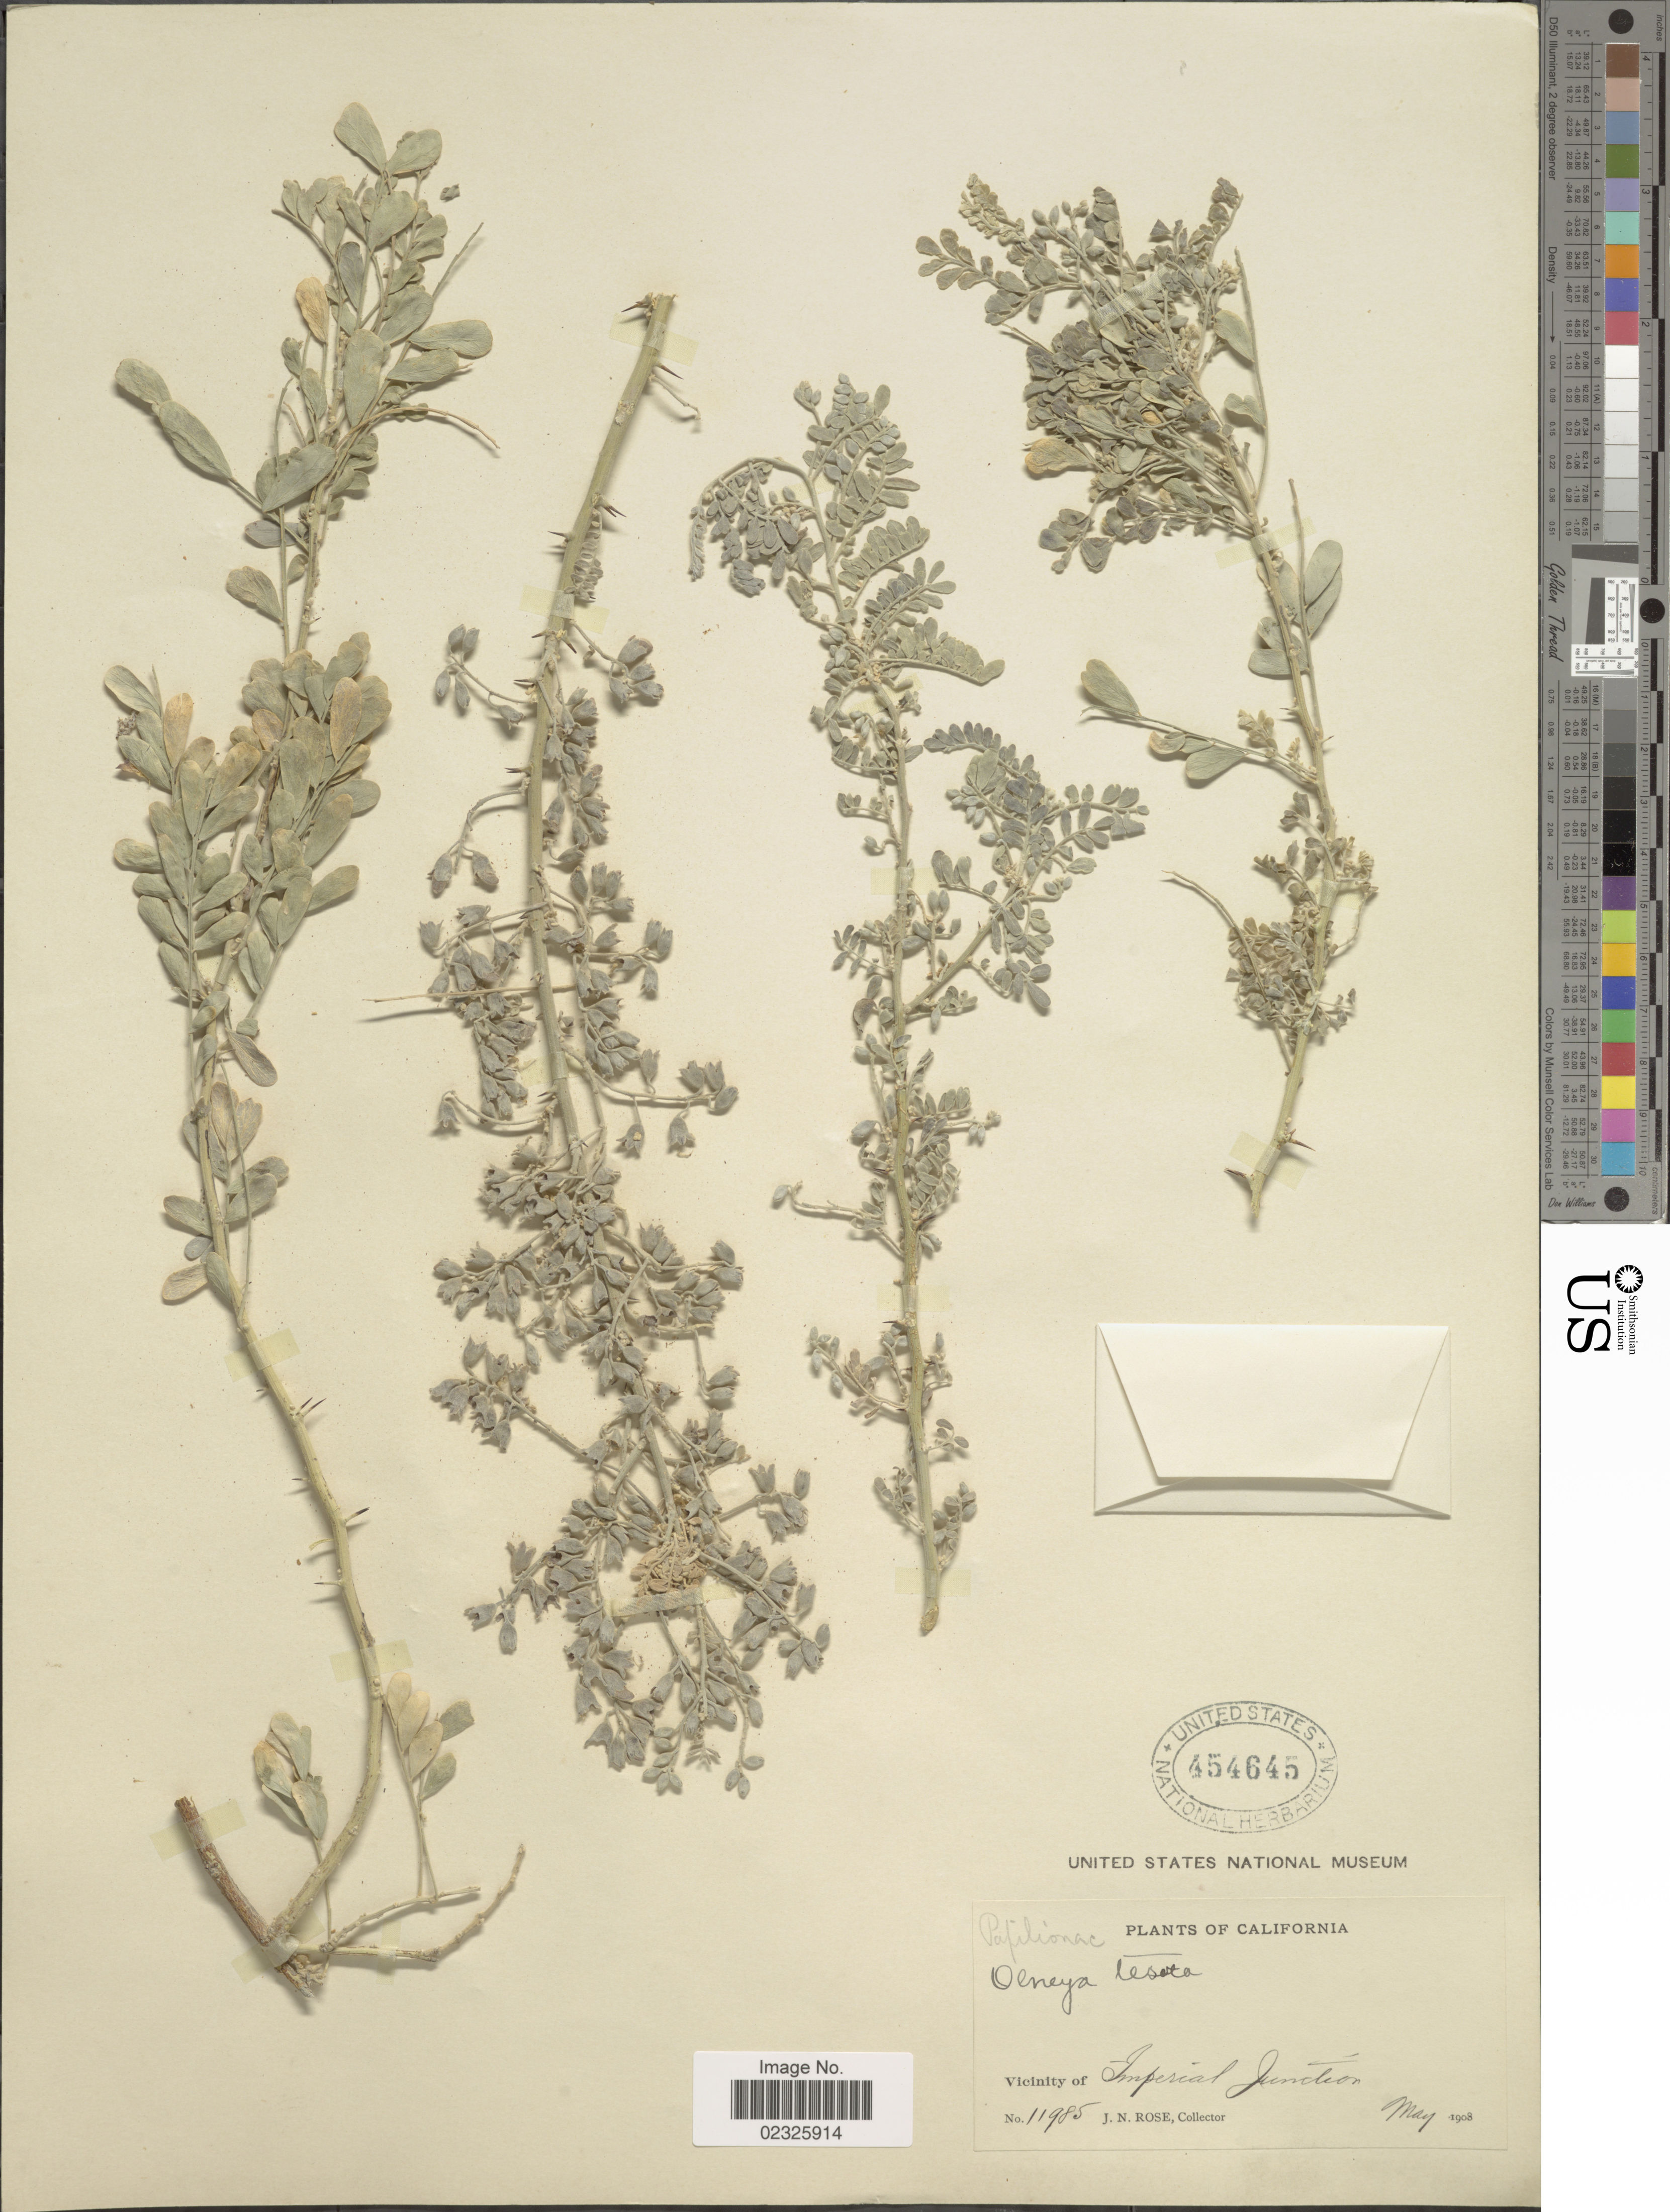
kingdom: Plantae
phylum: Tracheophyta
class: Magnoliopsida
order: Fabales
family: Fabaceae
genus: Olneya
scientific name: Olneya tesota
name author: A. Gray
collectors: J. N. Rose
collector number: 11985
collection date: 1908-05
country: United States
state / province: California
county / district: Imperial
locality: Vicinity of Imperial Junction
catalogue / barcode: US 454645